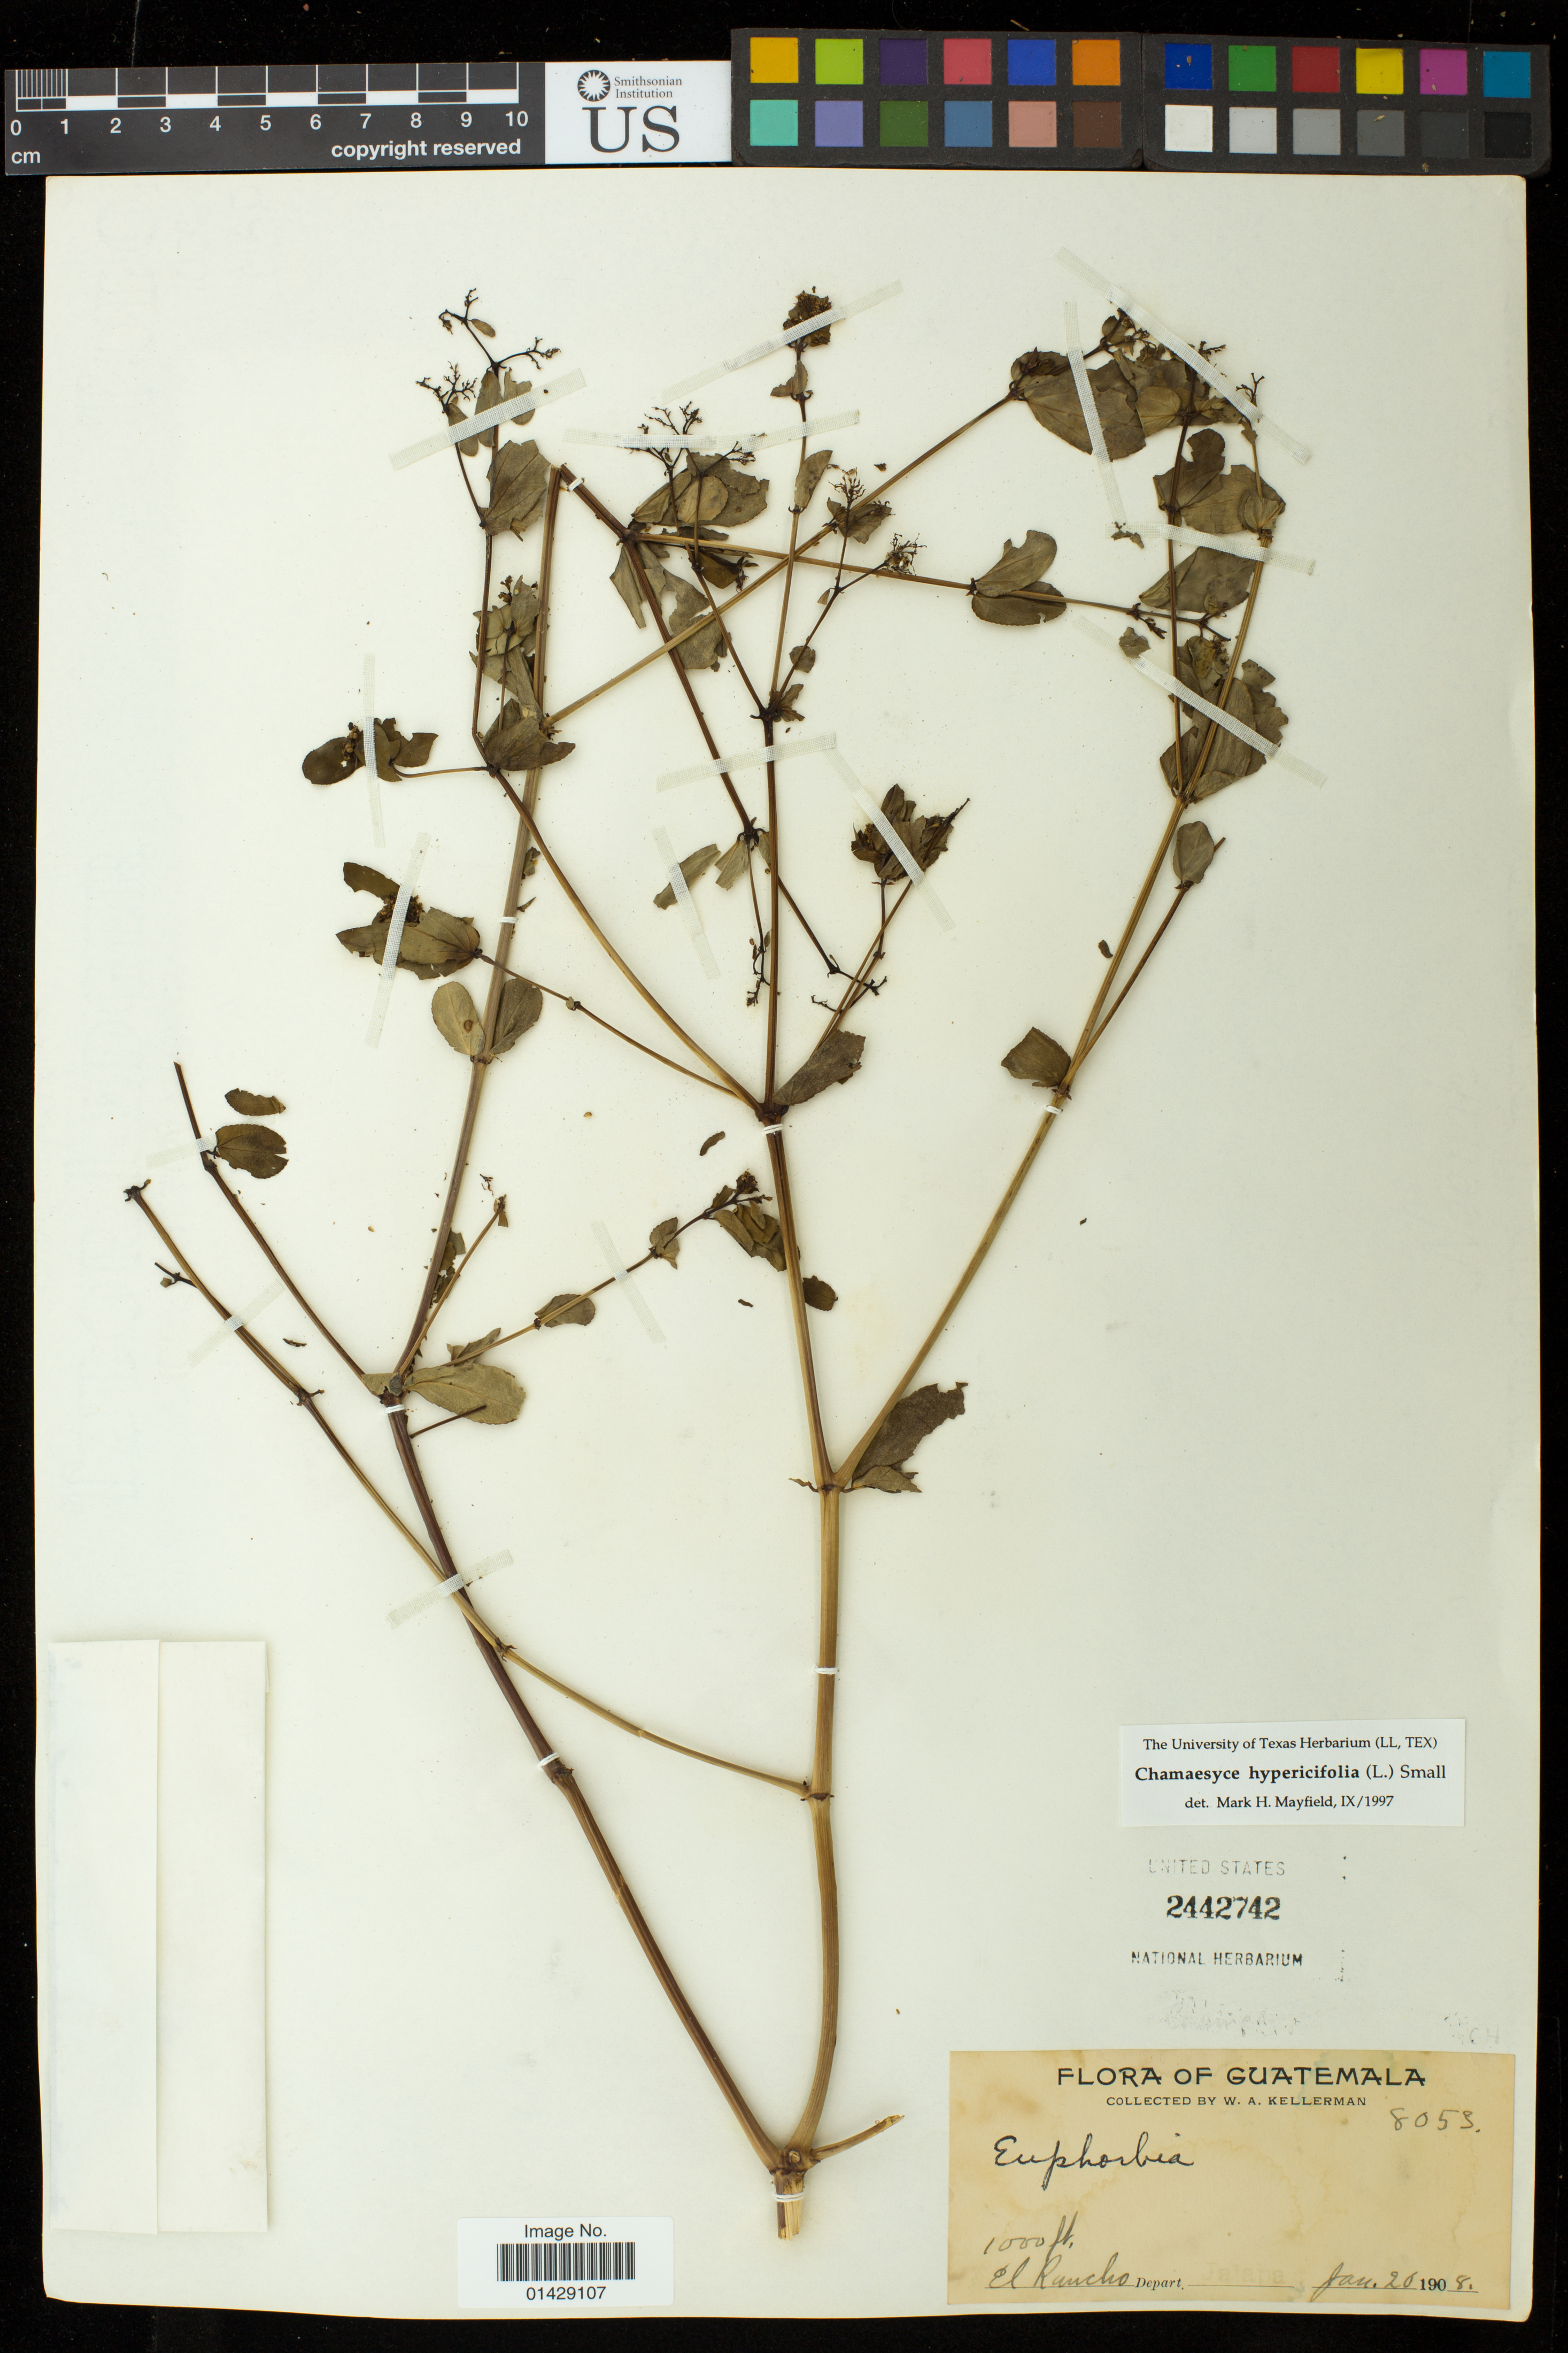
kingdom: Plantae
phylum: Tracheophyta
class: Magnoliopsida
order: Malpighiales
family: Euphorbiaceae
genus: Euphorbia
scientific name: Euphorbia hypericifolia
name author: L.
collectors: W. A. Kellerman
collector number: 8053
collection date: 1908-01-26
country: Guatemala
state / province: Jalapa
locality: El Rancho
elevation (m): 305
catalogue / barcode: US 2442742